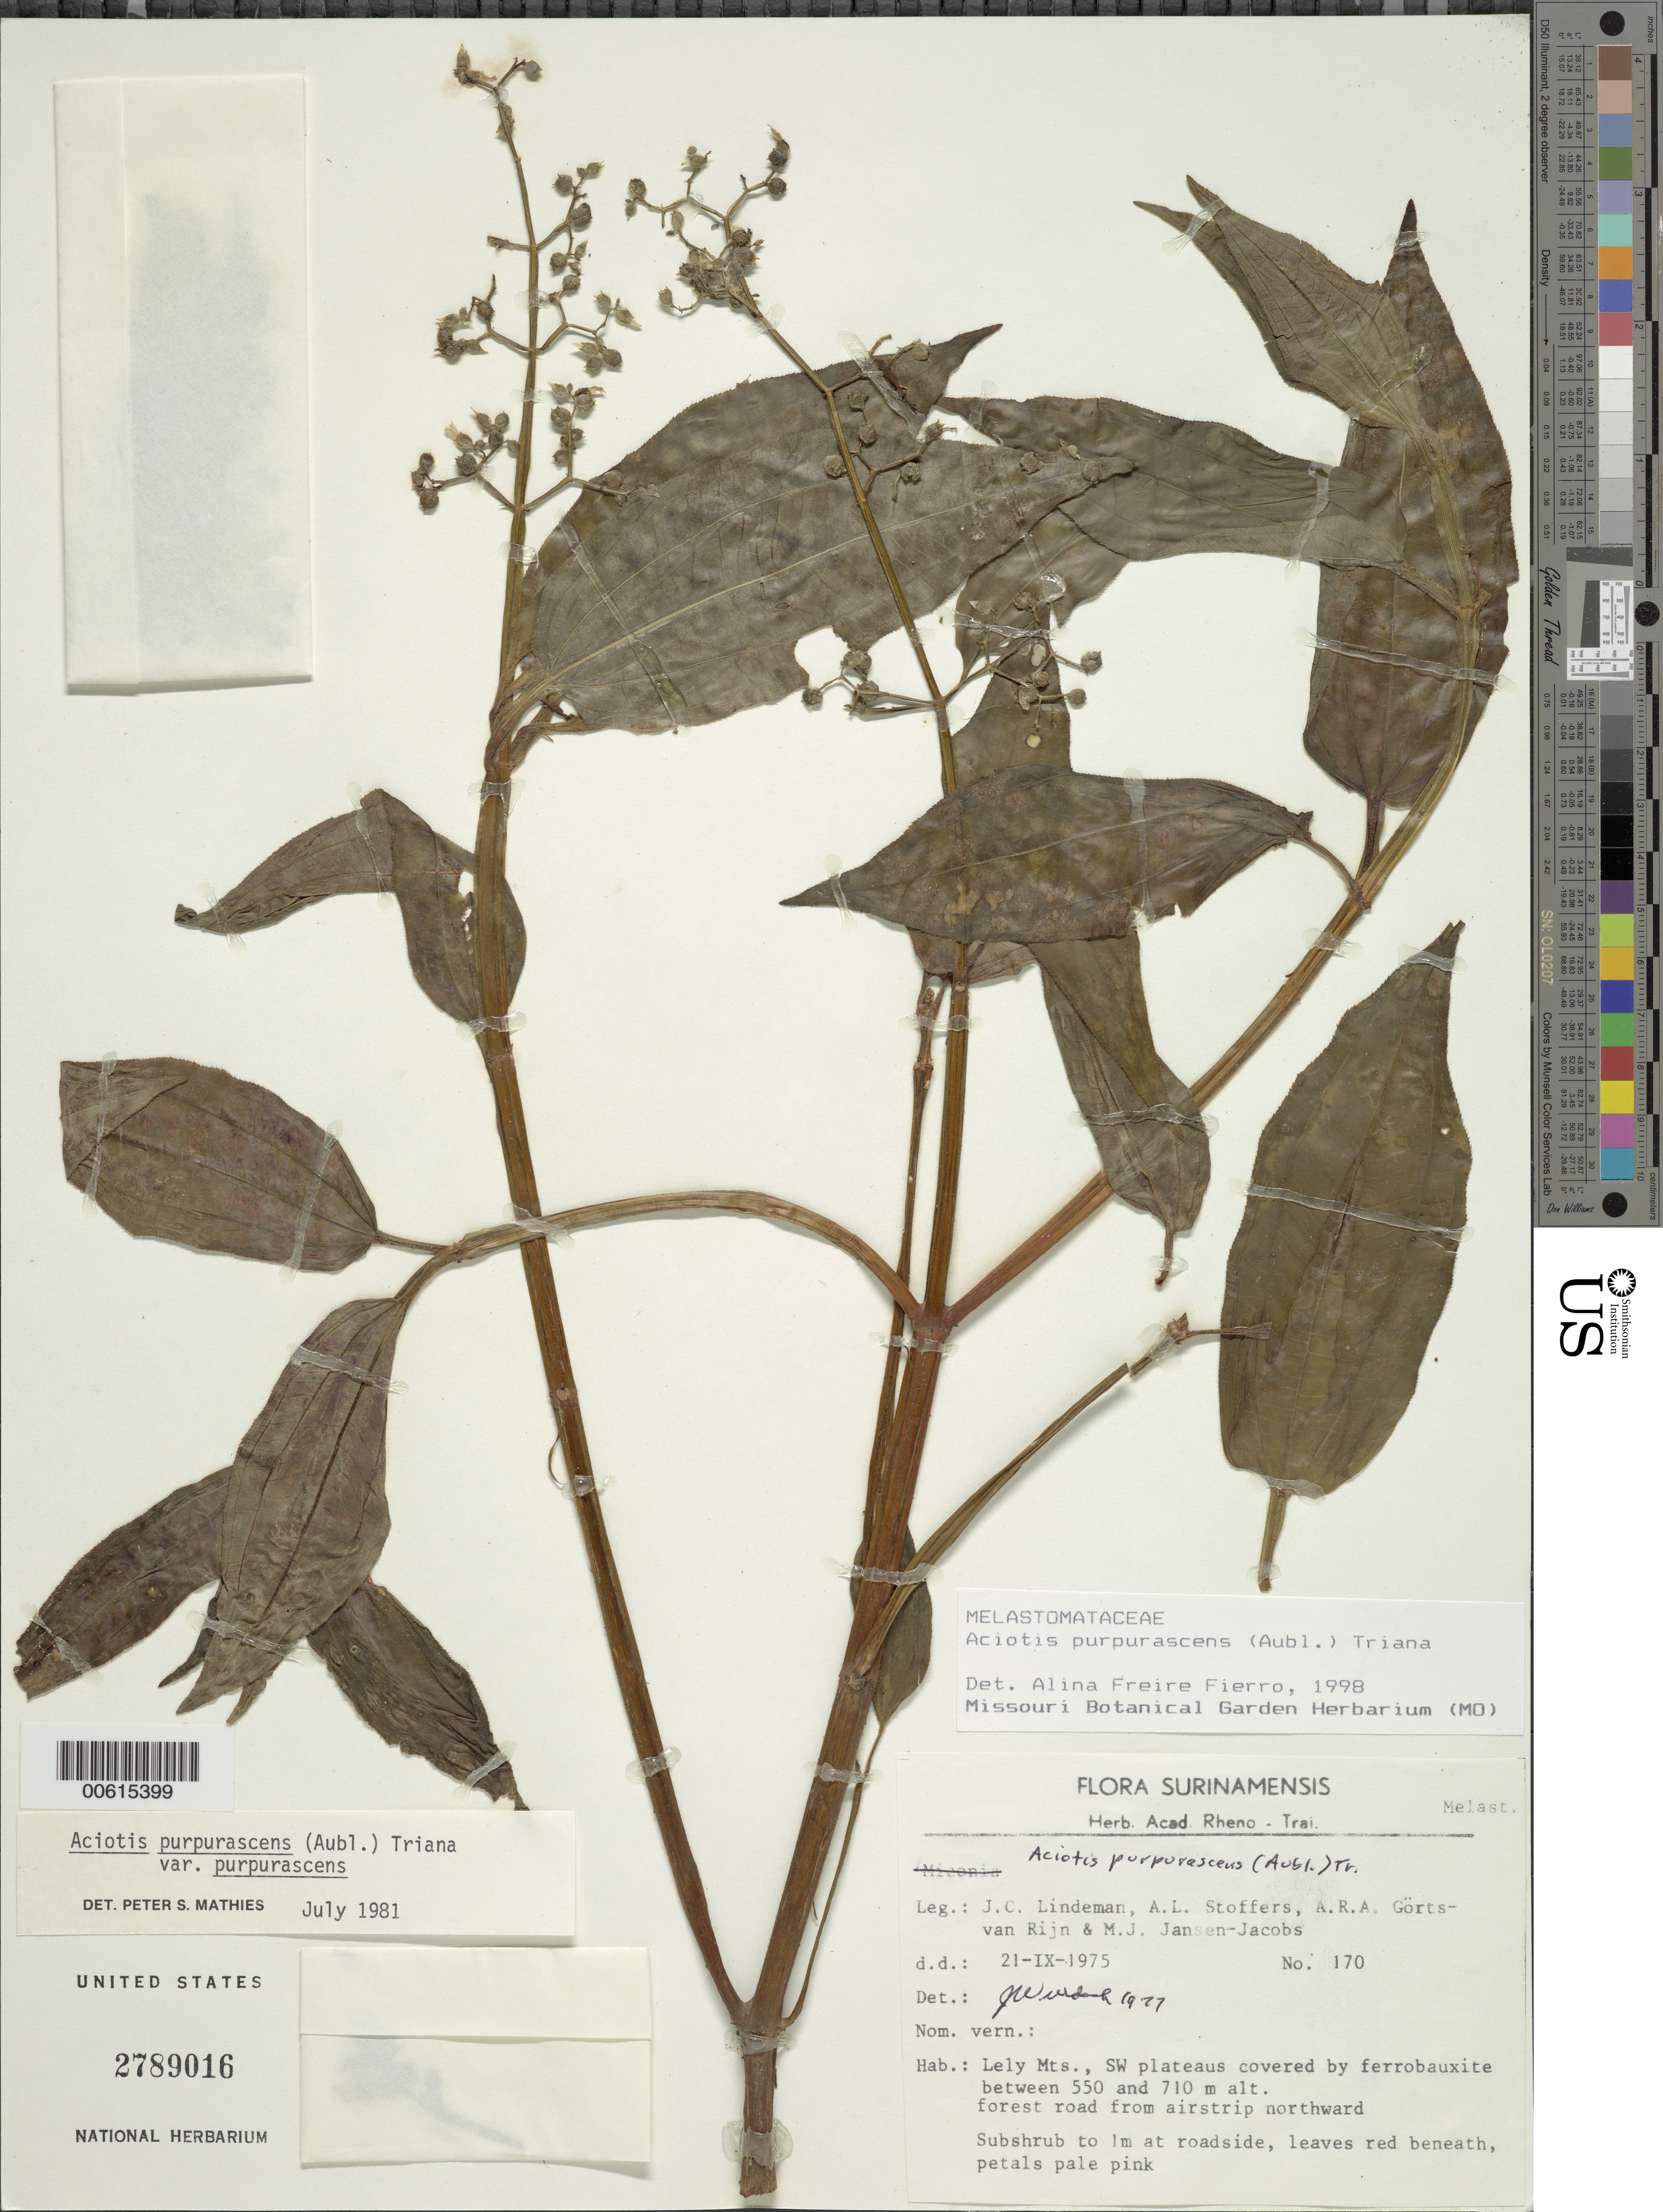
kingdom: Plantae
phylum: Tracheophyta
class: Magnoliopsida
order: Myrtales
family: Melastomataceae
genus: Aciotis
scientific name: Aciotis purpurascens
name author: (Aubl.) Triana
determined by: Freire-Fierro, A.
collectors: J. C. Lindeman, A. Stoffers, A. .R. A. Görts-van Rijn & M. J. Jansen-Jacobs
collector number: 75 170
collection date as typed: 21-Sep-75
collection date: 1975-09-21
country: Suriname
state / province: Marowijne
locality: Lely Mts., SW plateaus; forest road from airstrip northward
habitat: SW plateaus covered by ferrobauxite; roadside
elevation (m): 550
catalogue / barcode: US 2789016